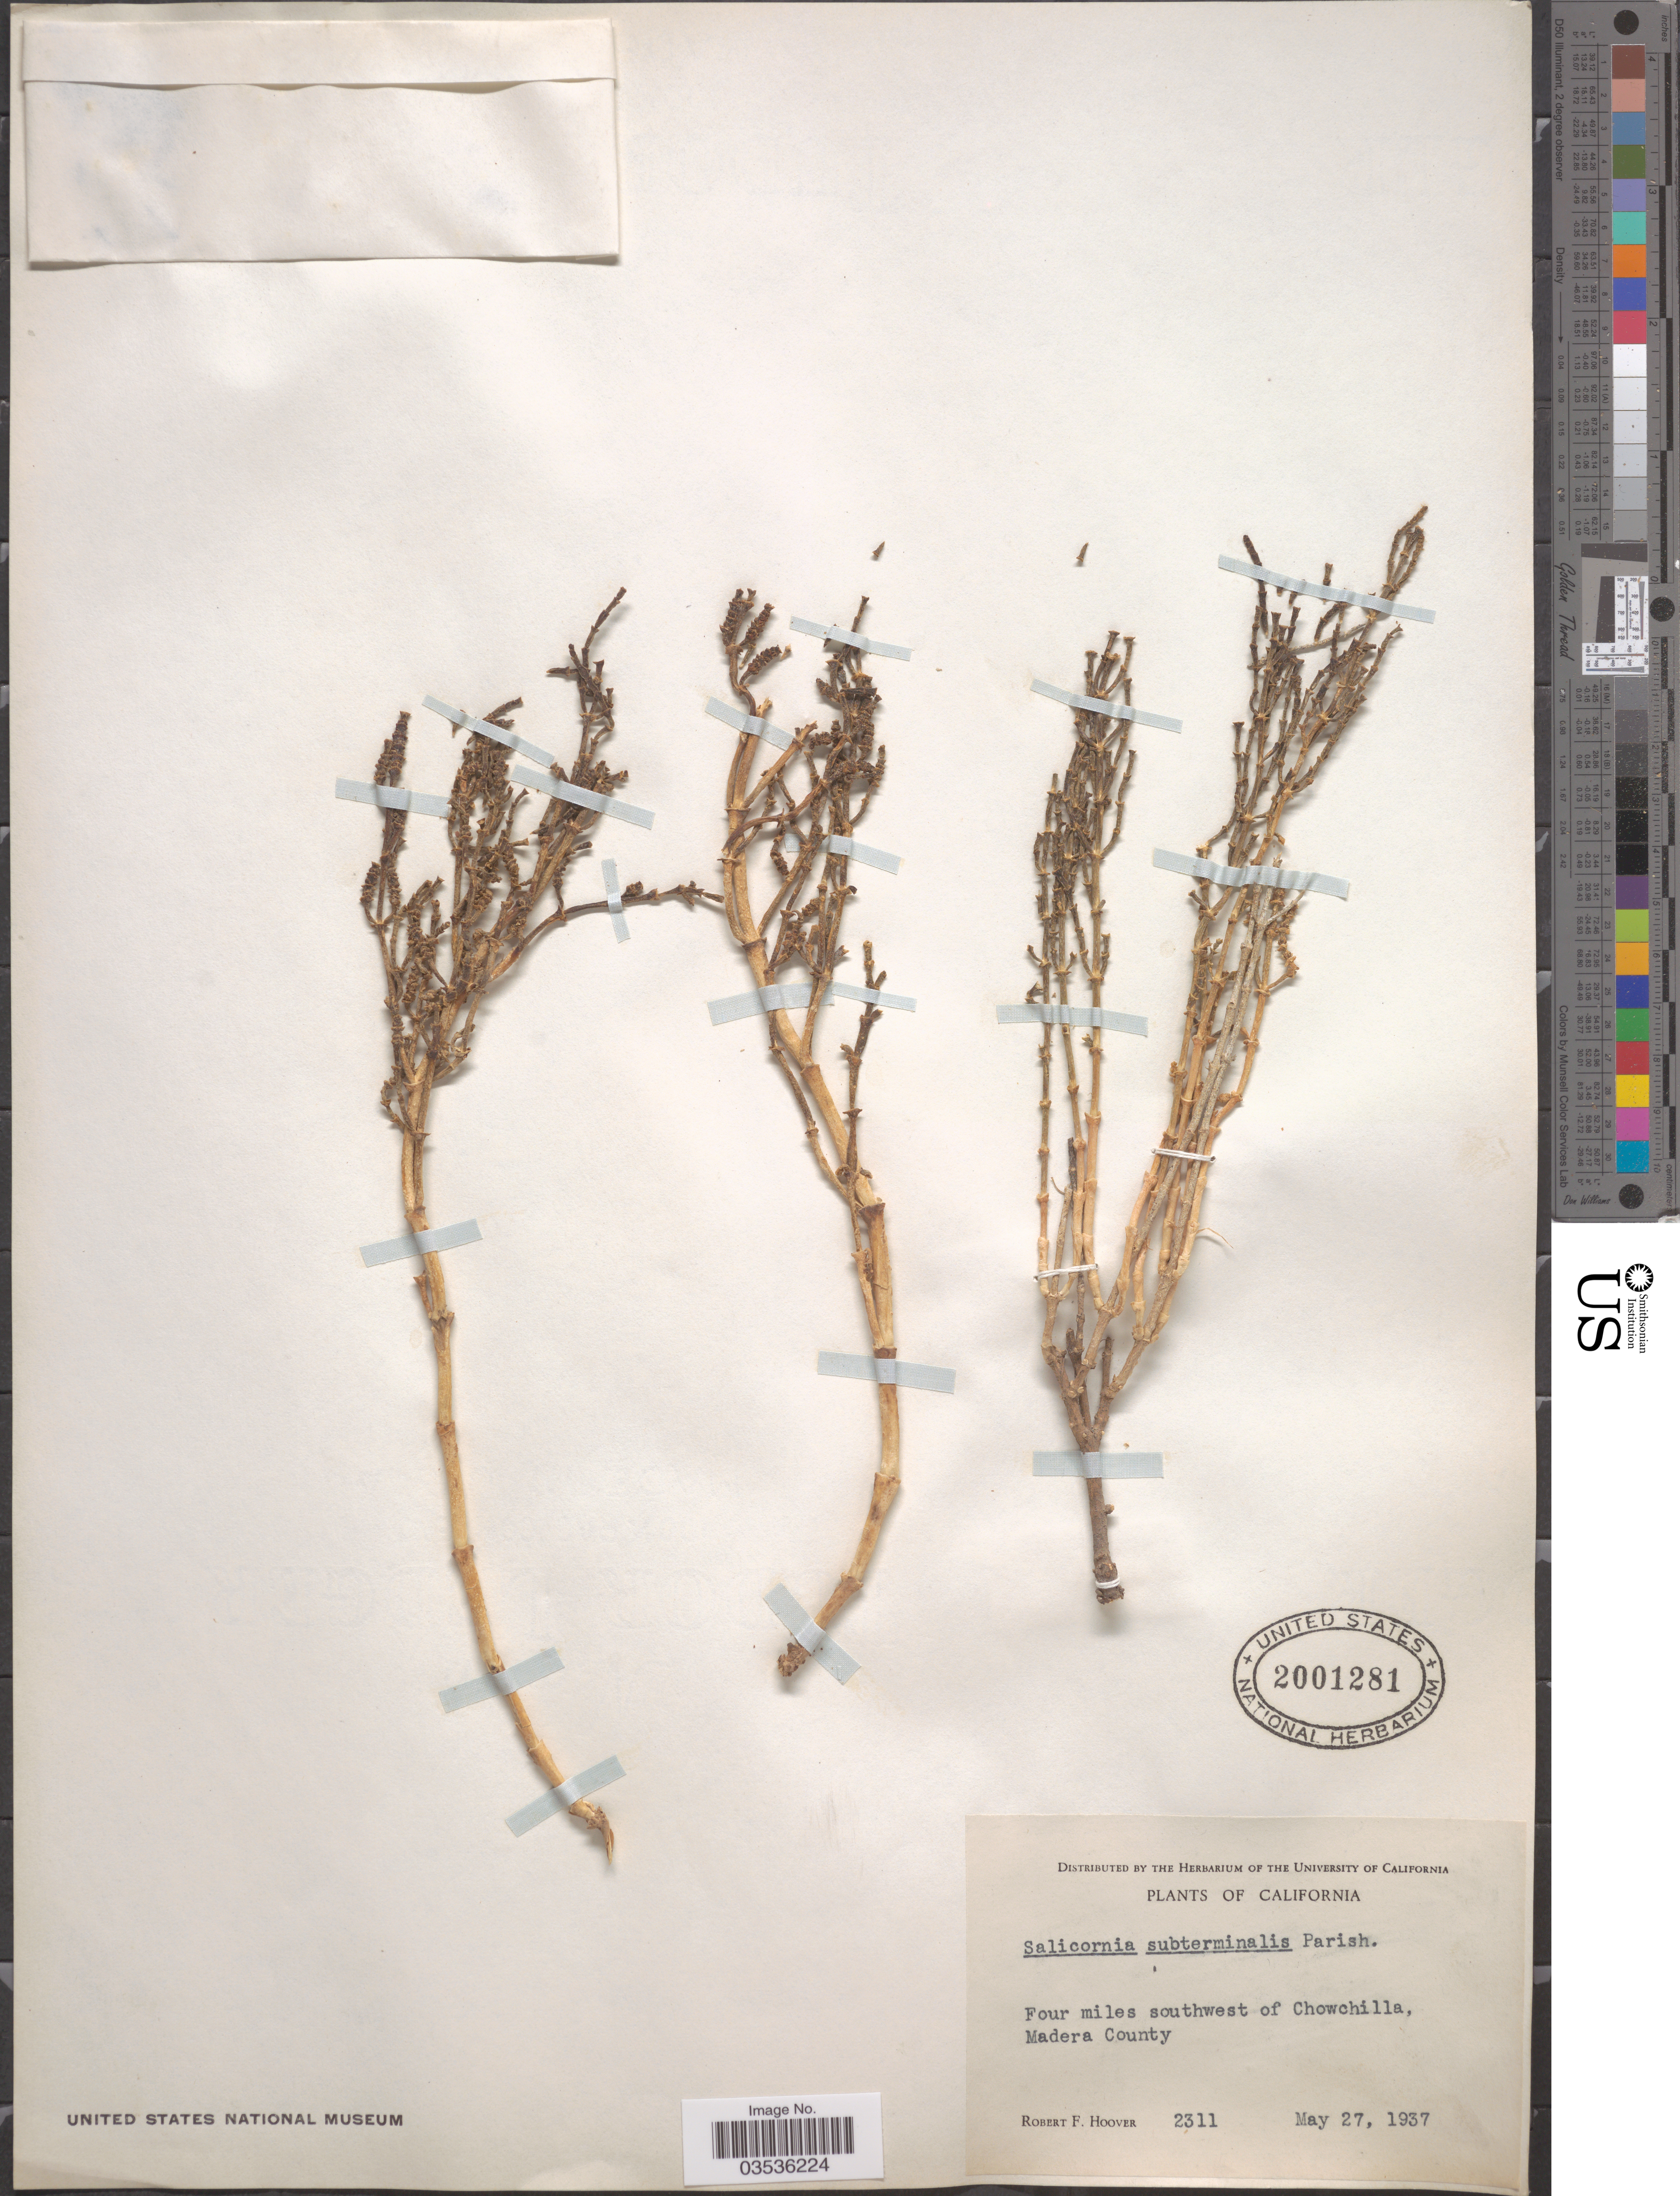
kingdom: Plantae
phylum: Tracheophyta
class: Magnoliopsida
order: Caryophyllales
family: Amaranthaceae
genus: Salicornia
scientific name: Salicornia subterminalis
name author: Parish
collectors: R. F. Hoover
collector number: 2311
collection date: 1937-05-27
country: United States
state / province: California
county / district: Madera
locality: Four miles southwest of Chowchilla, Madera County.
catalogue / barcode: US 2001281